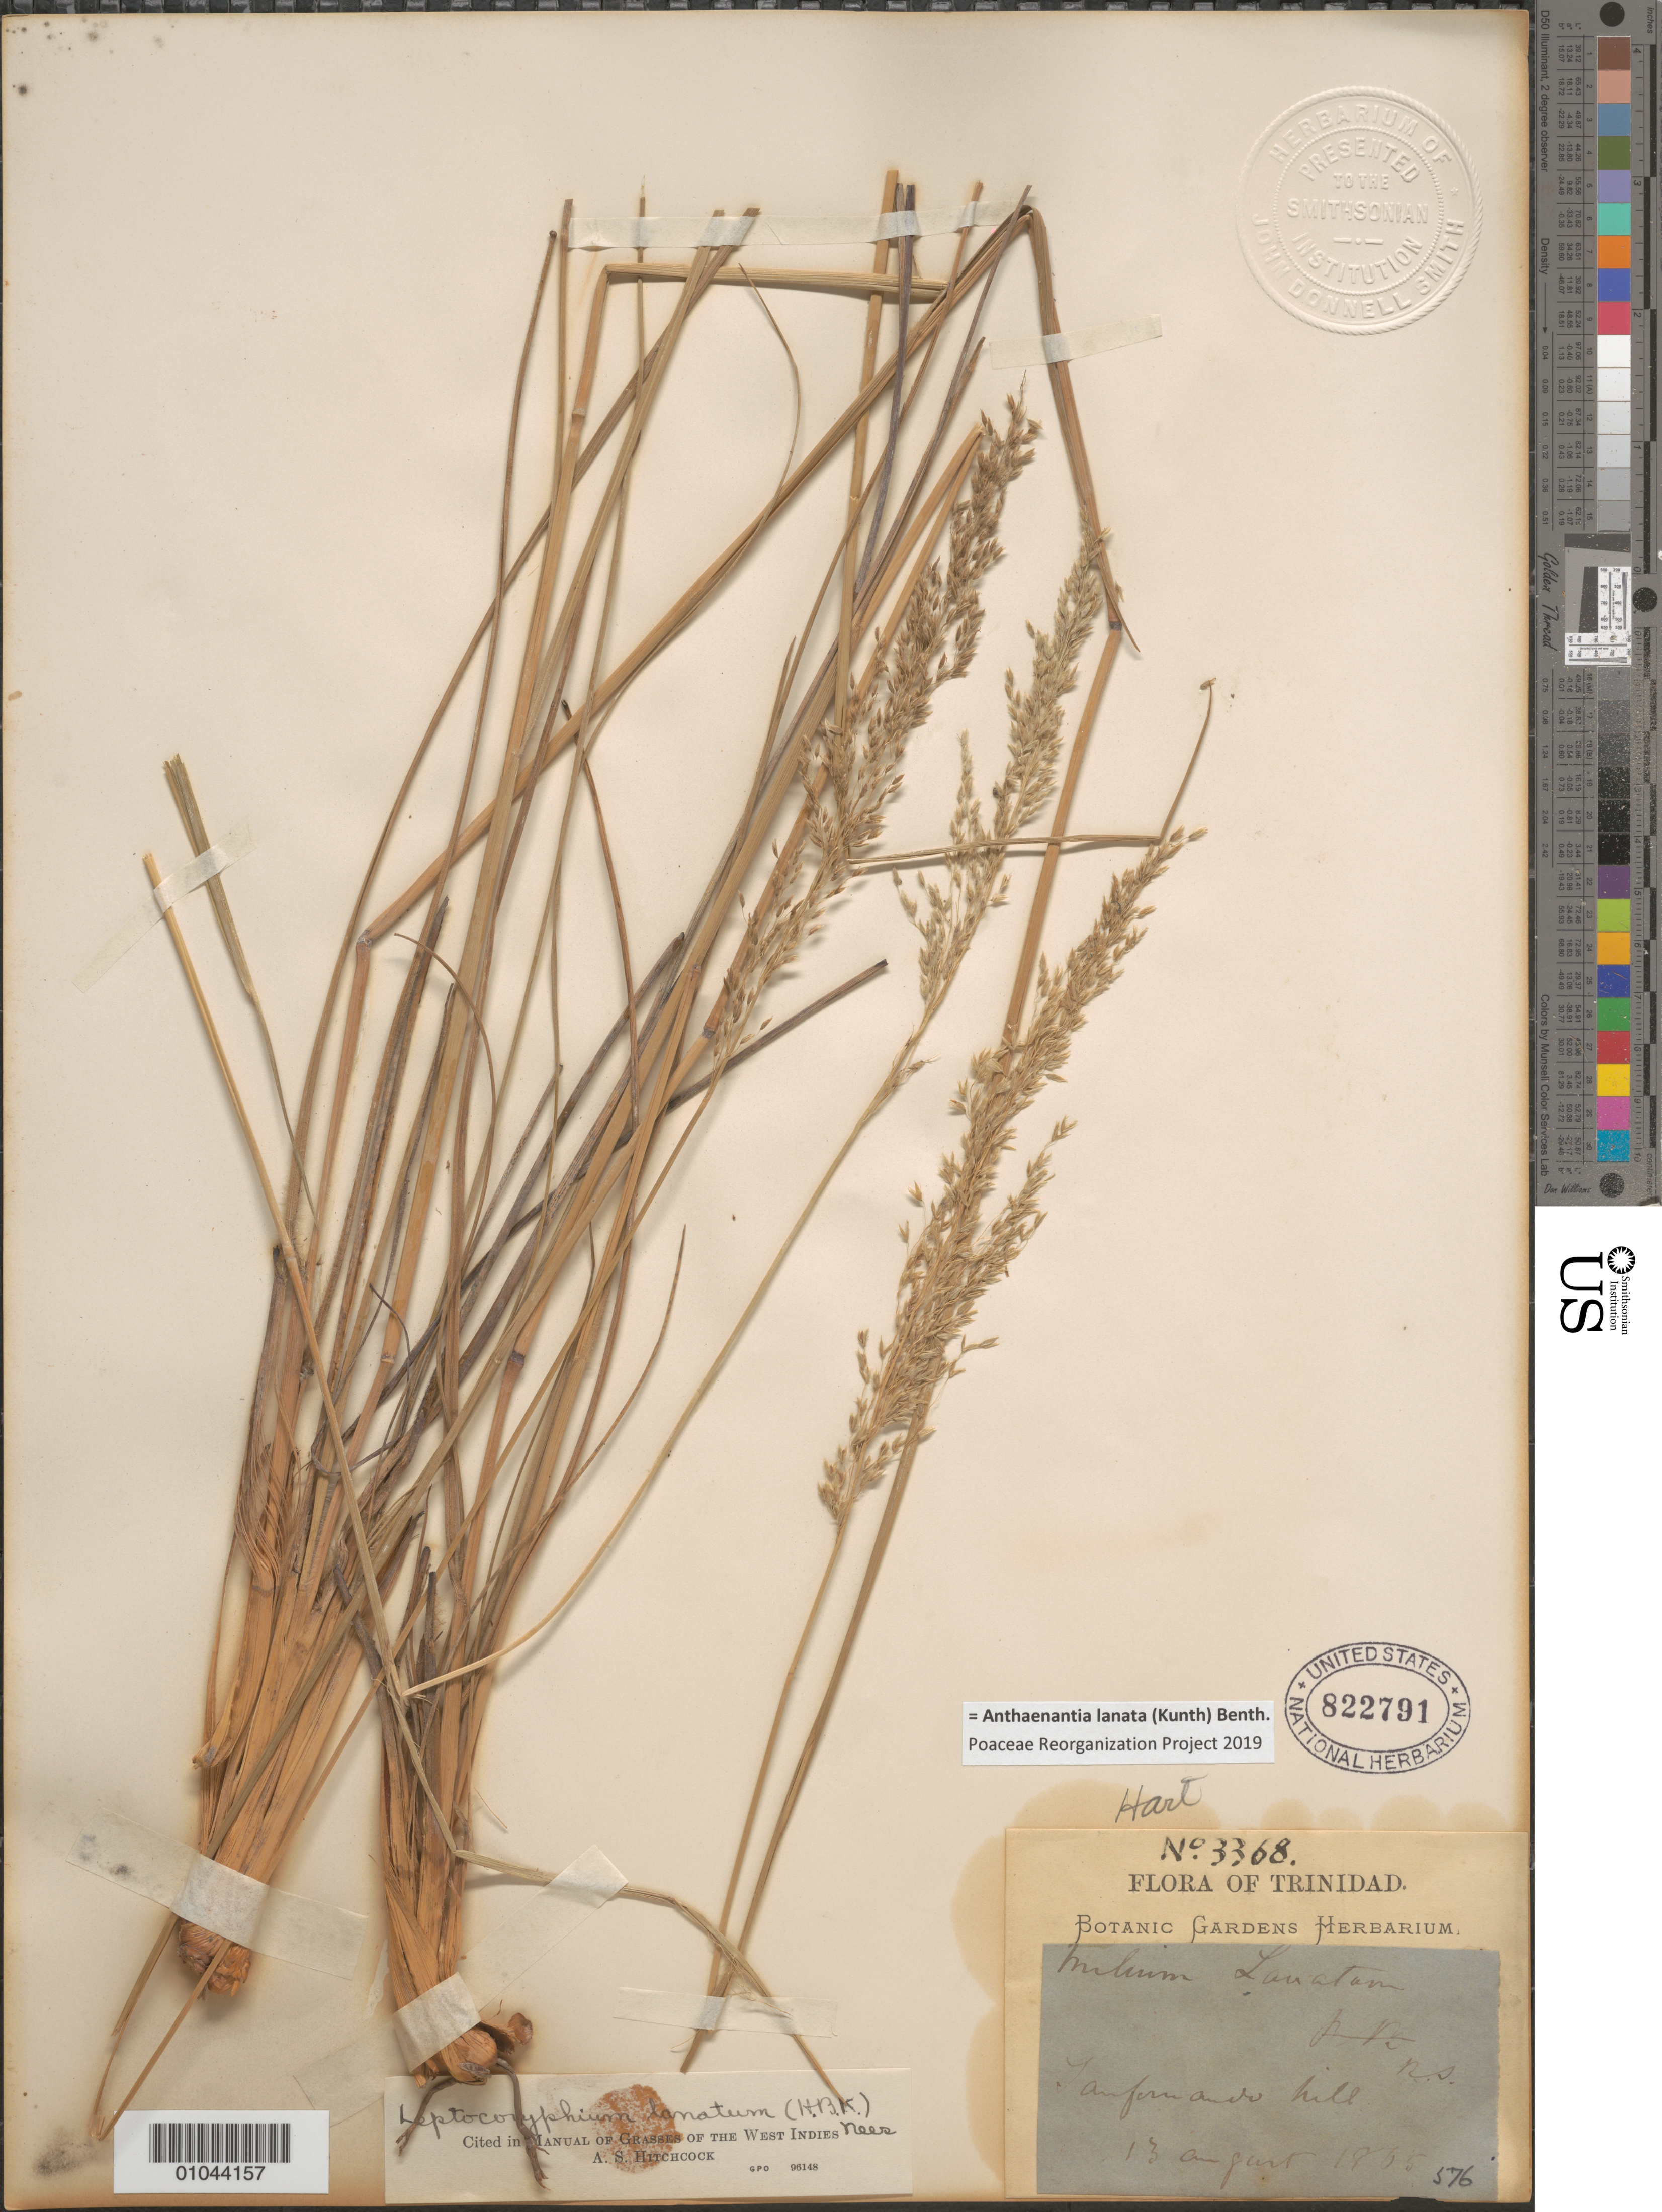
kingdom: Plantae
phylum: Tracheophyta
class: Liliopsida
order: Poales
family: Poaceae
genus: Leptocoryphium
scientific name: Leptocoryphium lanatum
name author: (Kunth) Nees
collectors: J. Hart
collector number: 3368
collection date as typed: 13 Aug 1965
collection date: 1965-08-13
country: Trinidad and Tobago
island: Trinidad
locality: Janform andro Hill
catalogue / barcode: US 822791